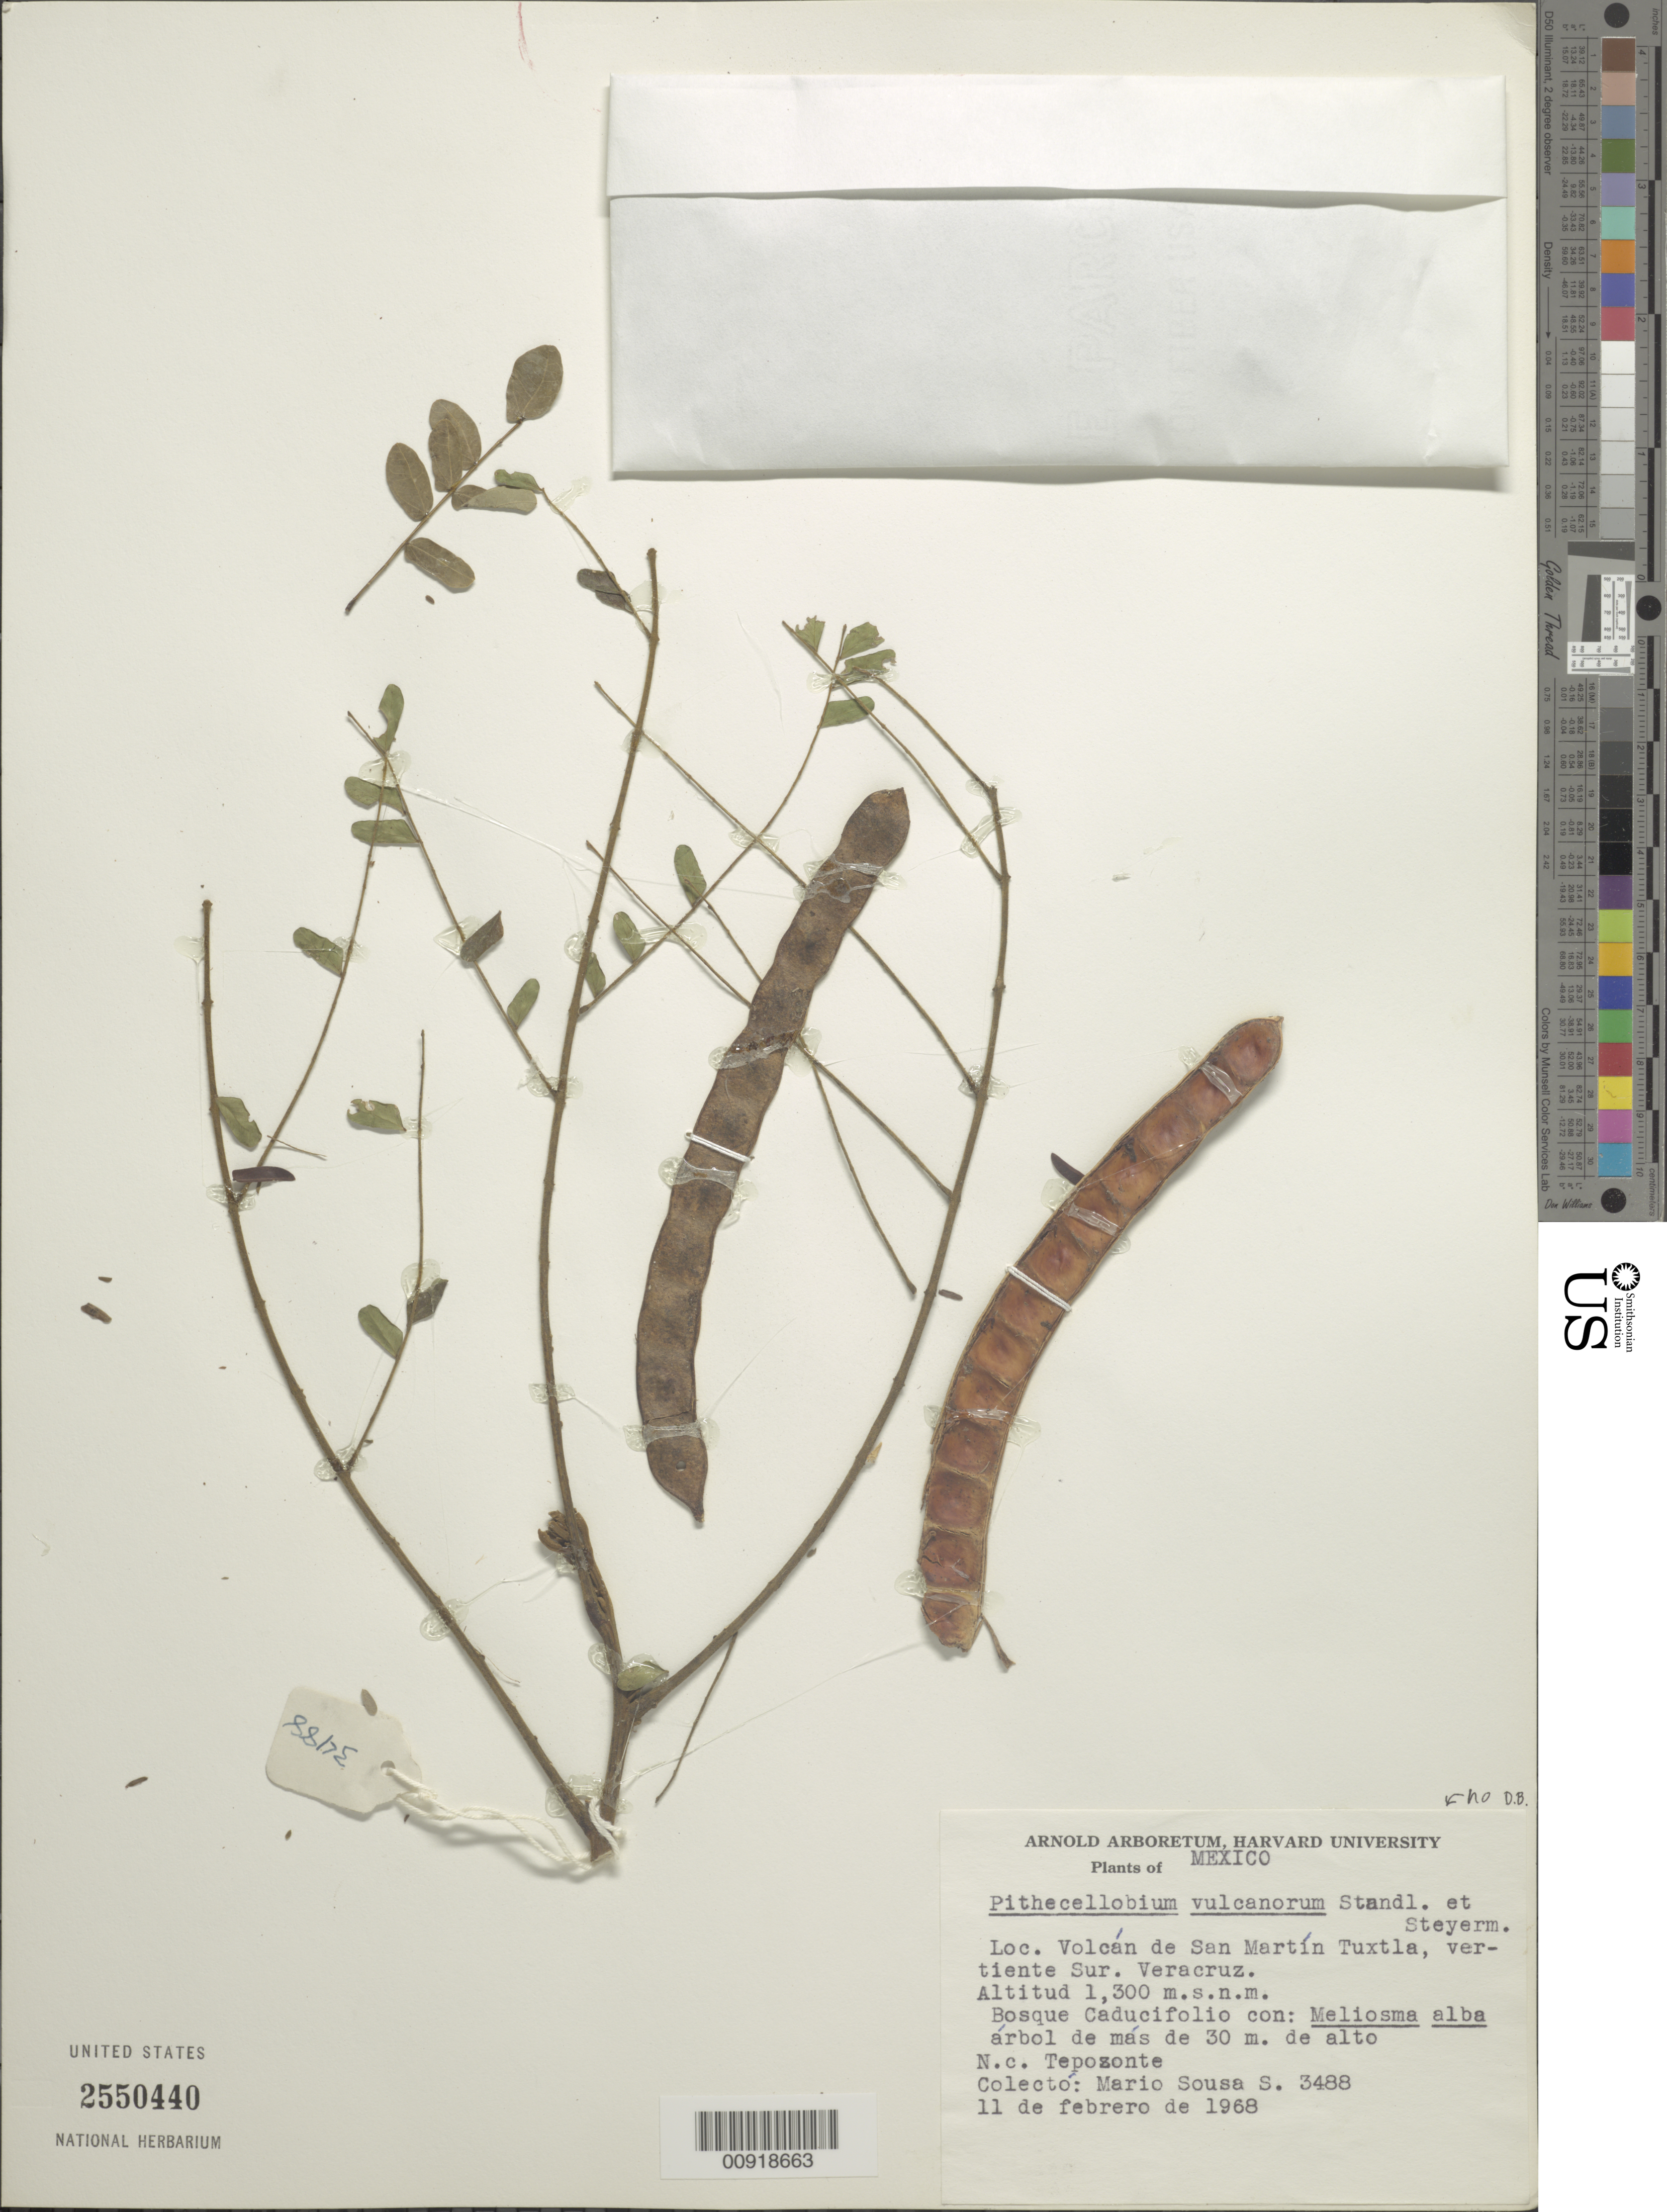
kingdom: Plantae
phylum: Tracheophyta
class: Magnoliopsida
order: Fabales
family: Fabaceae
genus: Pithecellobium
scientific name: Pithecellobium sp.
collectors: M. Sousa S.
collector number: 3488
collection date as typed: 11 Feb 1968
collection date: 1968-02-11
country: Mexico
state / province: Veracruz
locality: Volcán de San Martín Tuxtla, vertiente Sur. Veracruz.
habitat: Bosque caducifolio con Meliosma alba.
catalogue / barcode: US 2550440